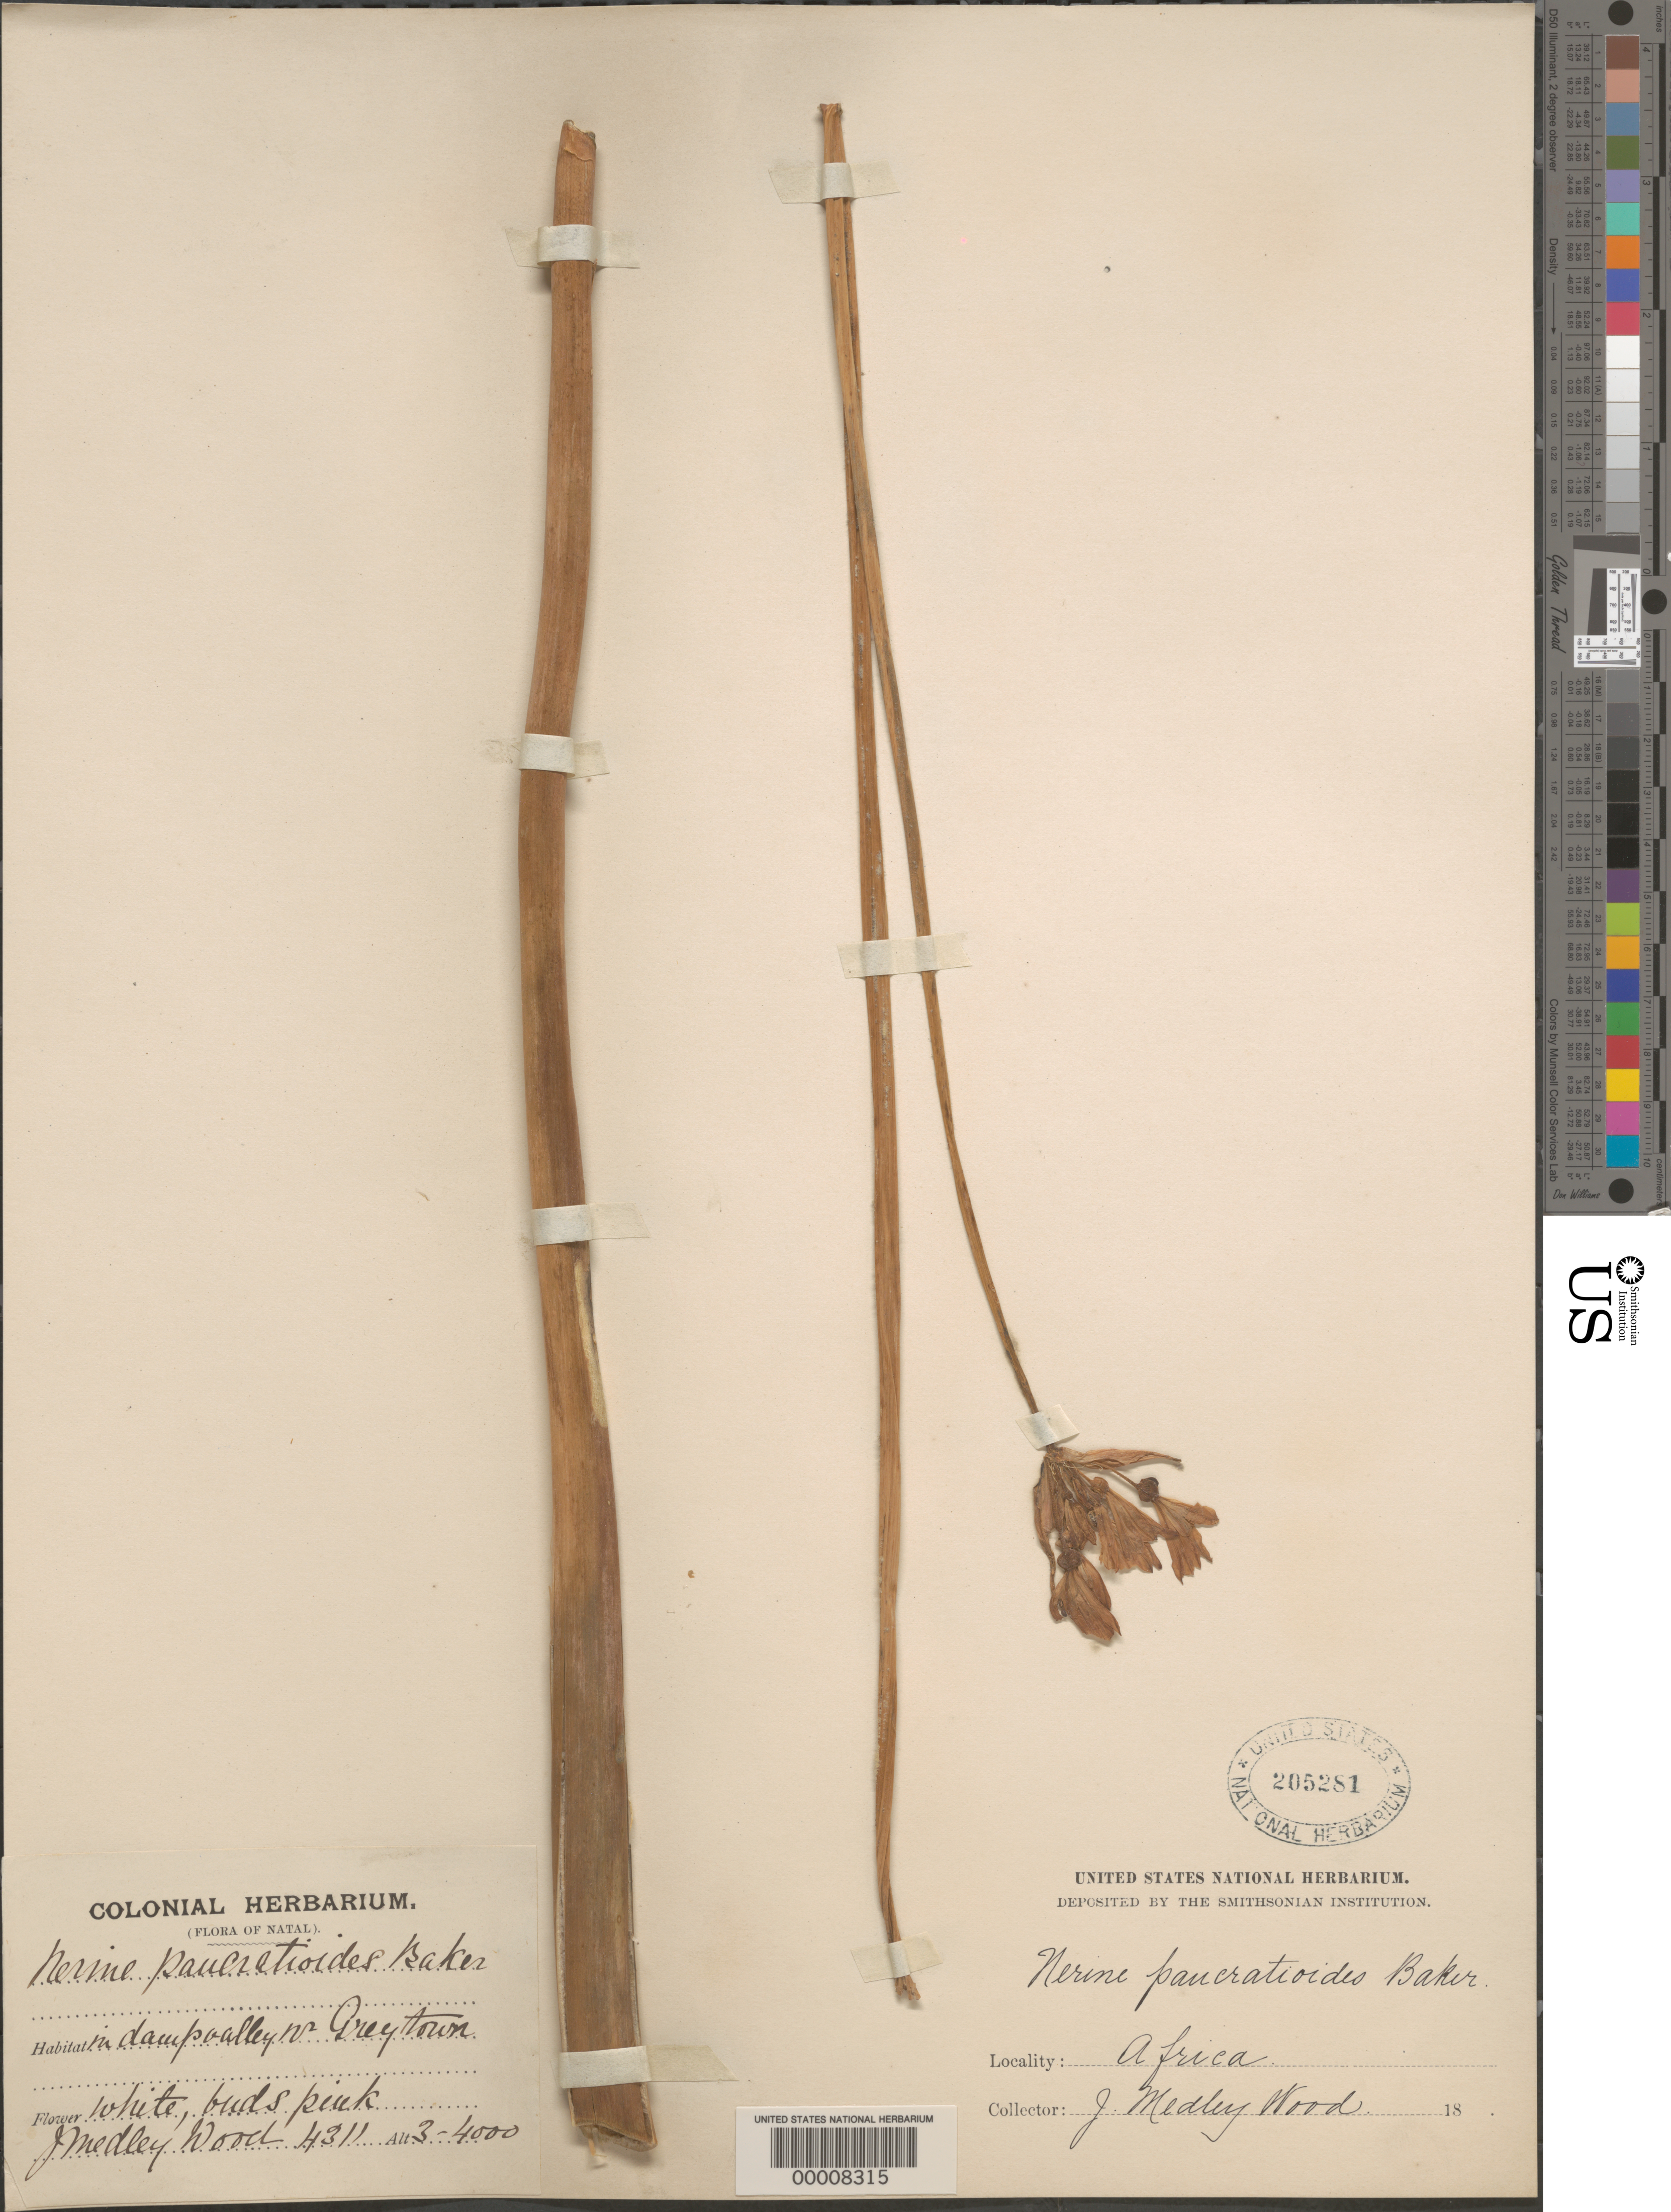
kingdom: Plantae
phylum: Tracheophyta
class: Liliopsida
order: Asparagales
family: Amaryllidaceae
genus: Nerine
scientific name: Nerine pancratioides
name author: Baker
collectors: J. M. Wood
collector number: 4311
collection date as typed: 18--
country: South Africa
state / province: KwaZulu-Natal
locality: Near greytown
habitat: Damp valley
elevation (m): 914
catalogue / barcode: US 205281